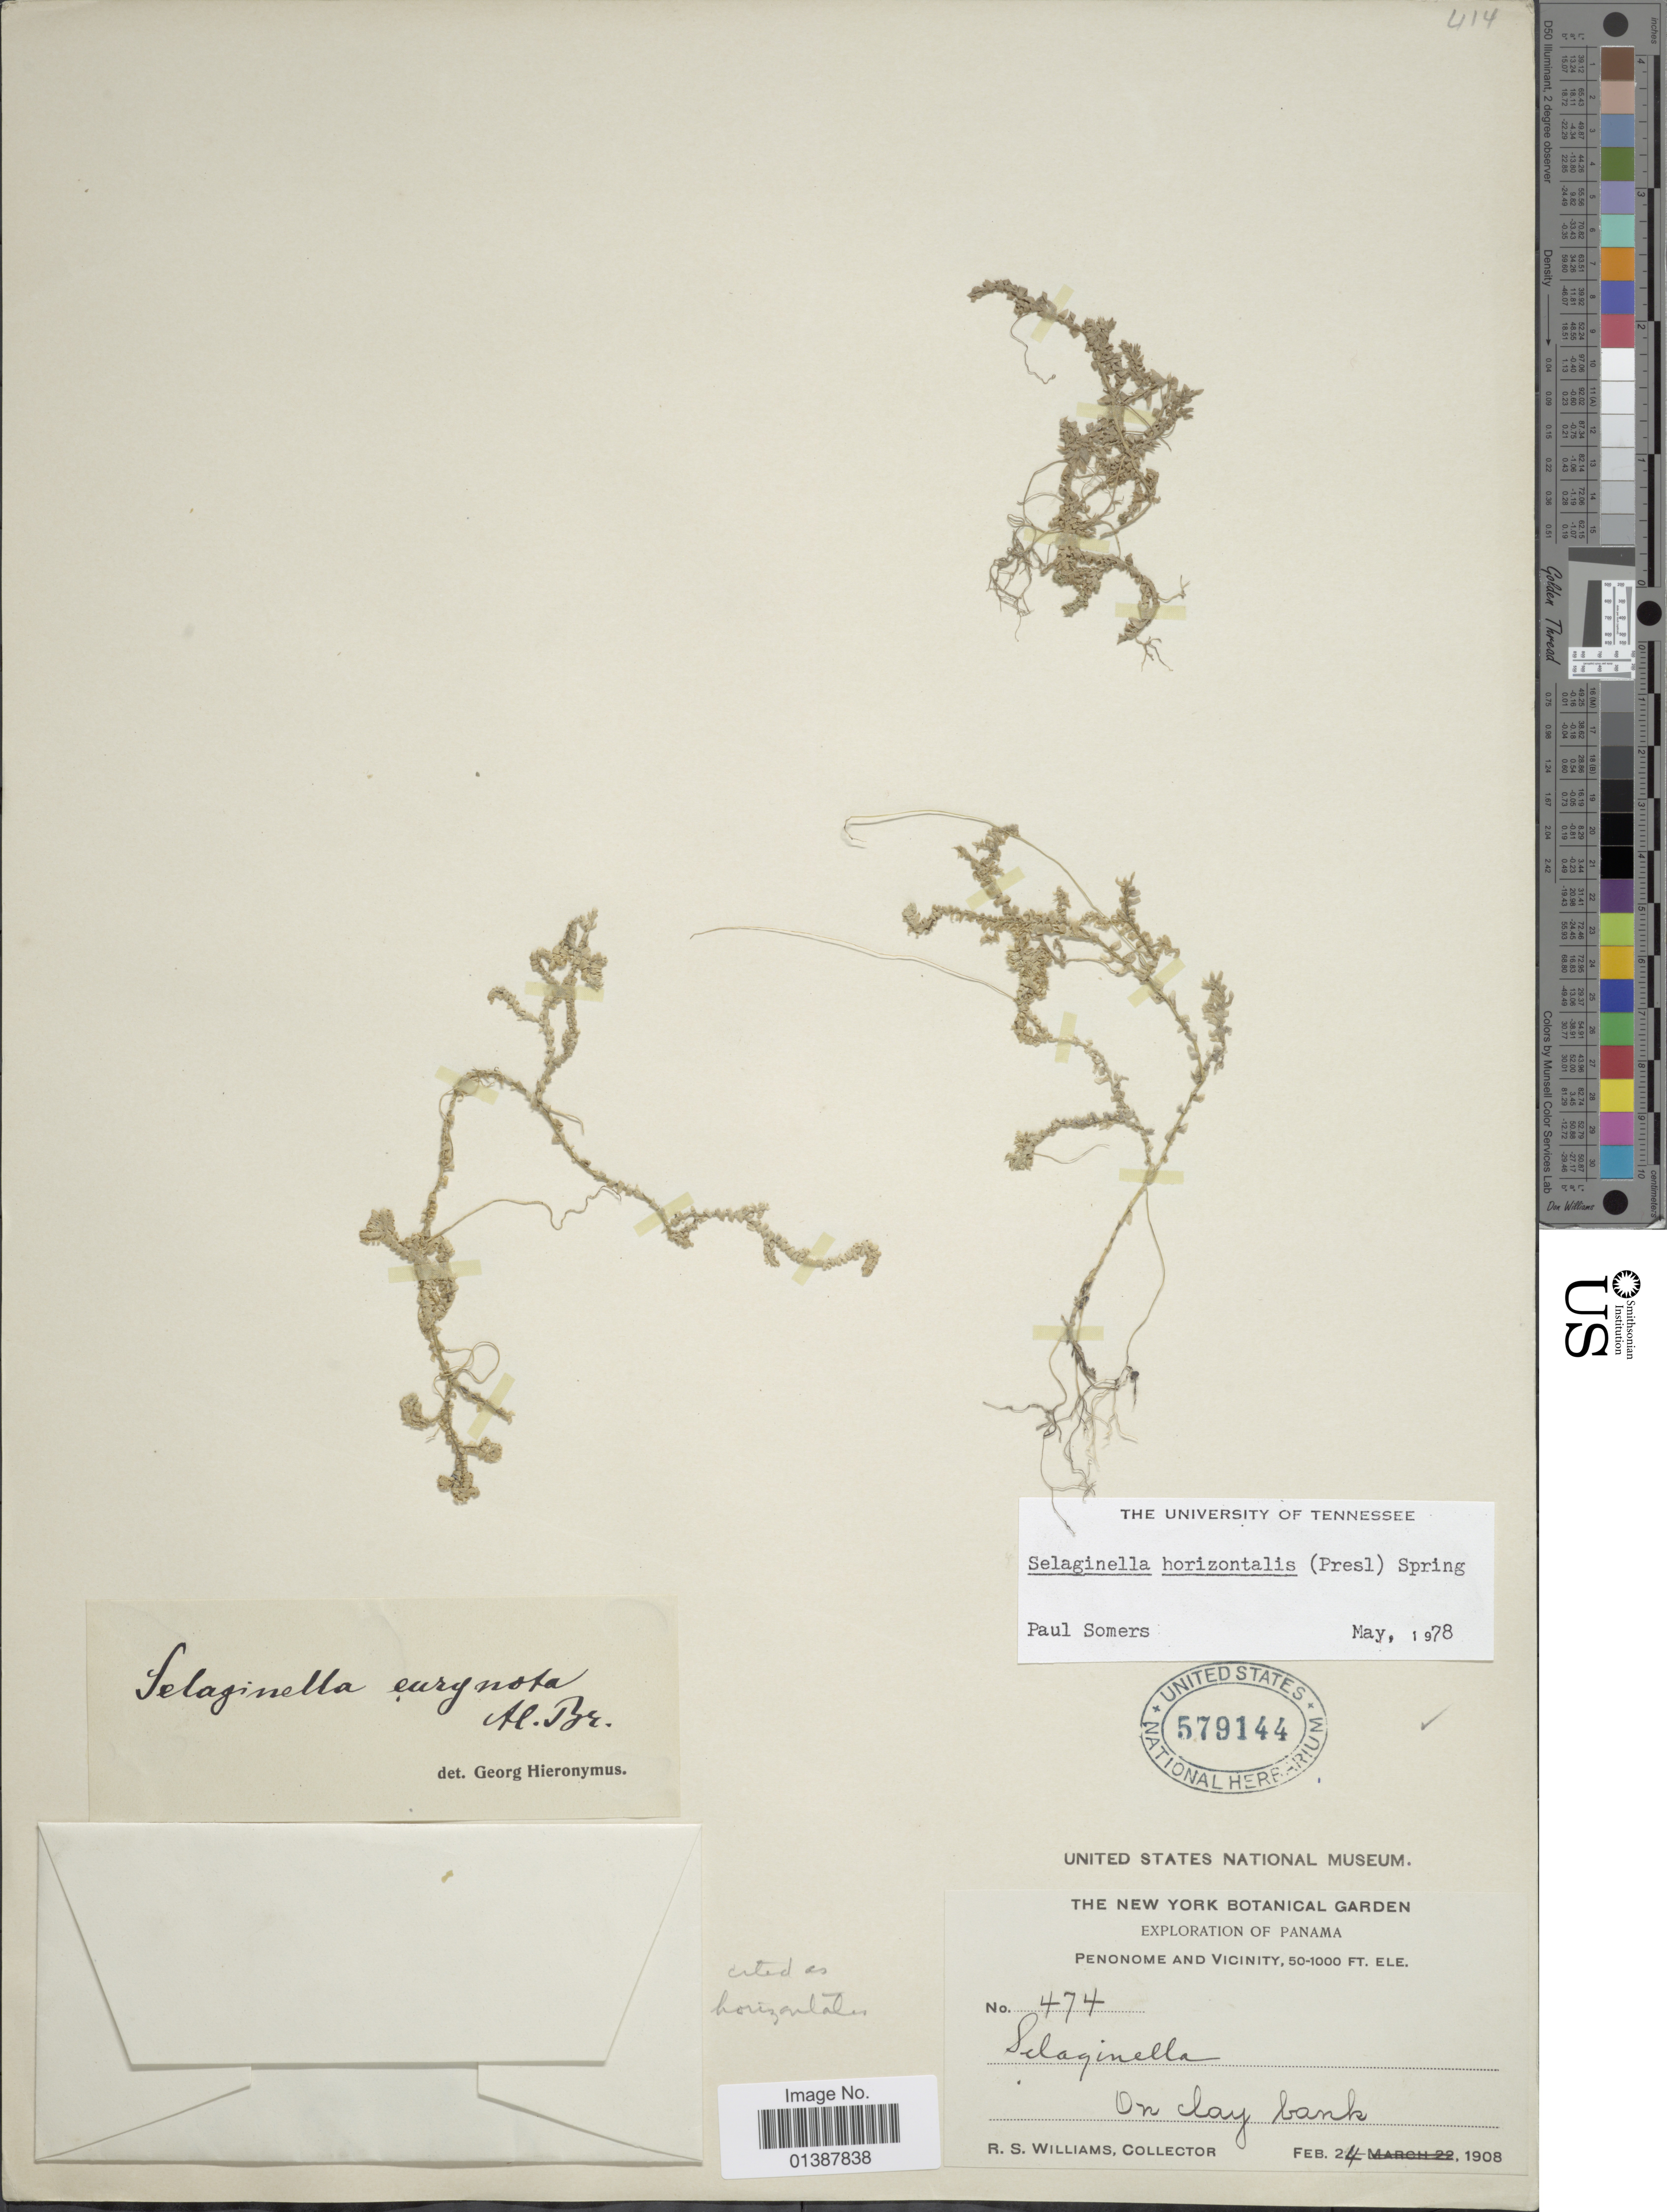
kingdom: Plantae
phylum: Tracheophyta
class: Lycopodiopsida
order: Selaginellales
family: Selaginellaceae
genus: Selaginella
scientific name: Selaginella horizontalis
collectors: R. S. Williams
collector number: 474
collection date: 1908-02-24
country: Panama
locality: Penonome and Vicinity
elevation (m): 15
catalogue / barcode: US 579144